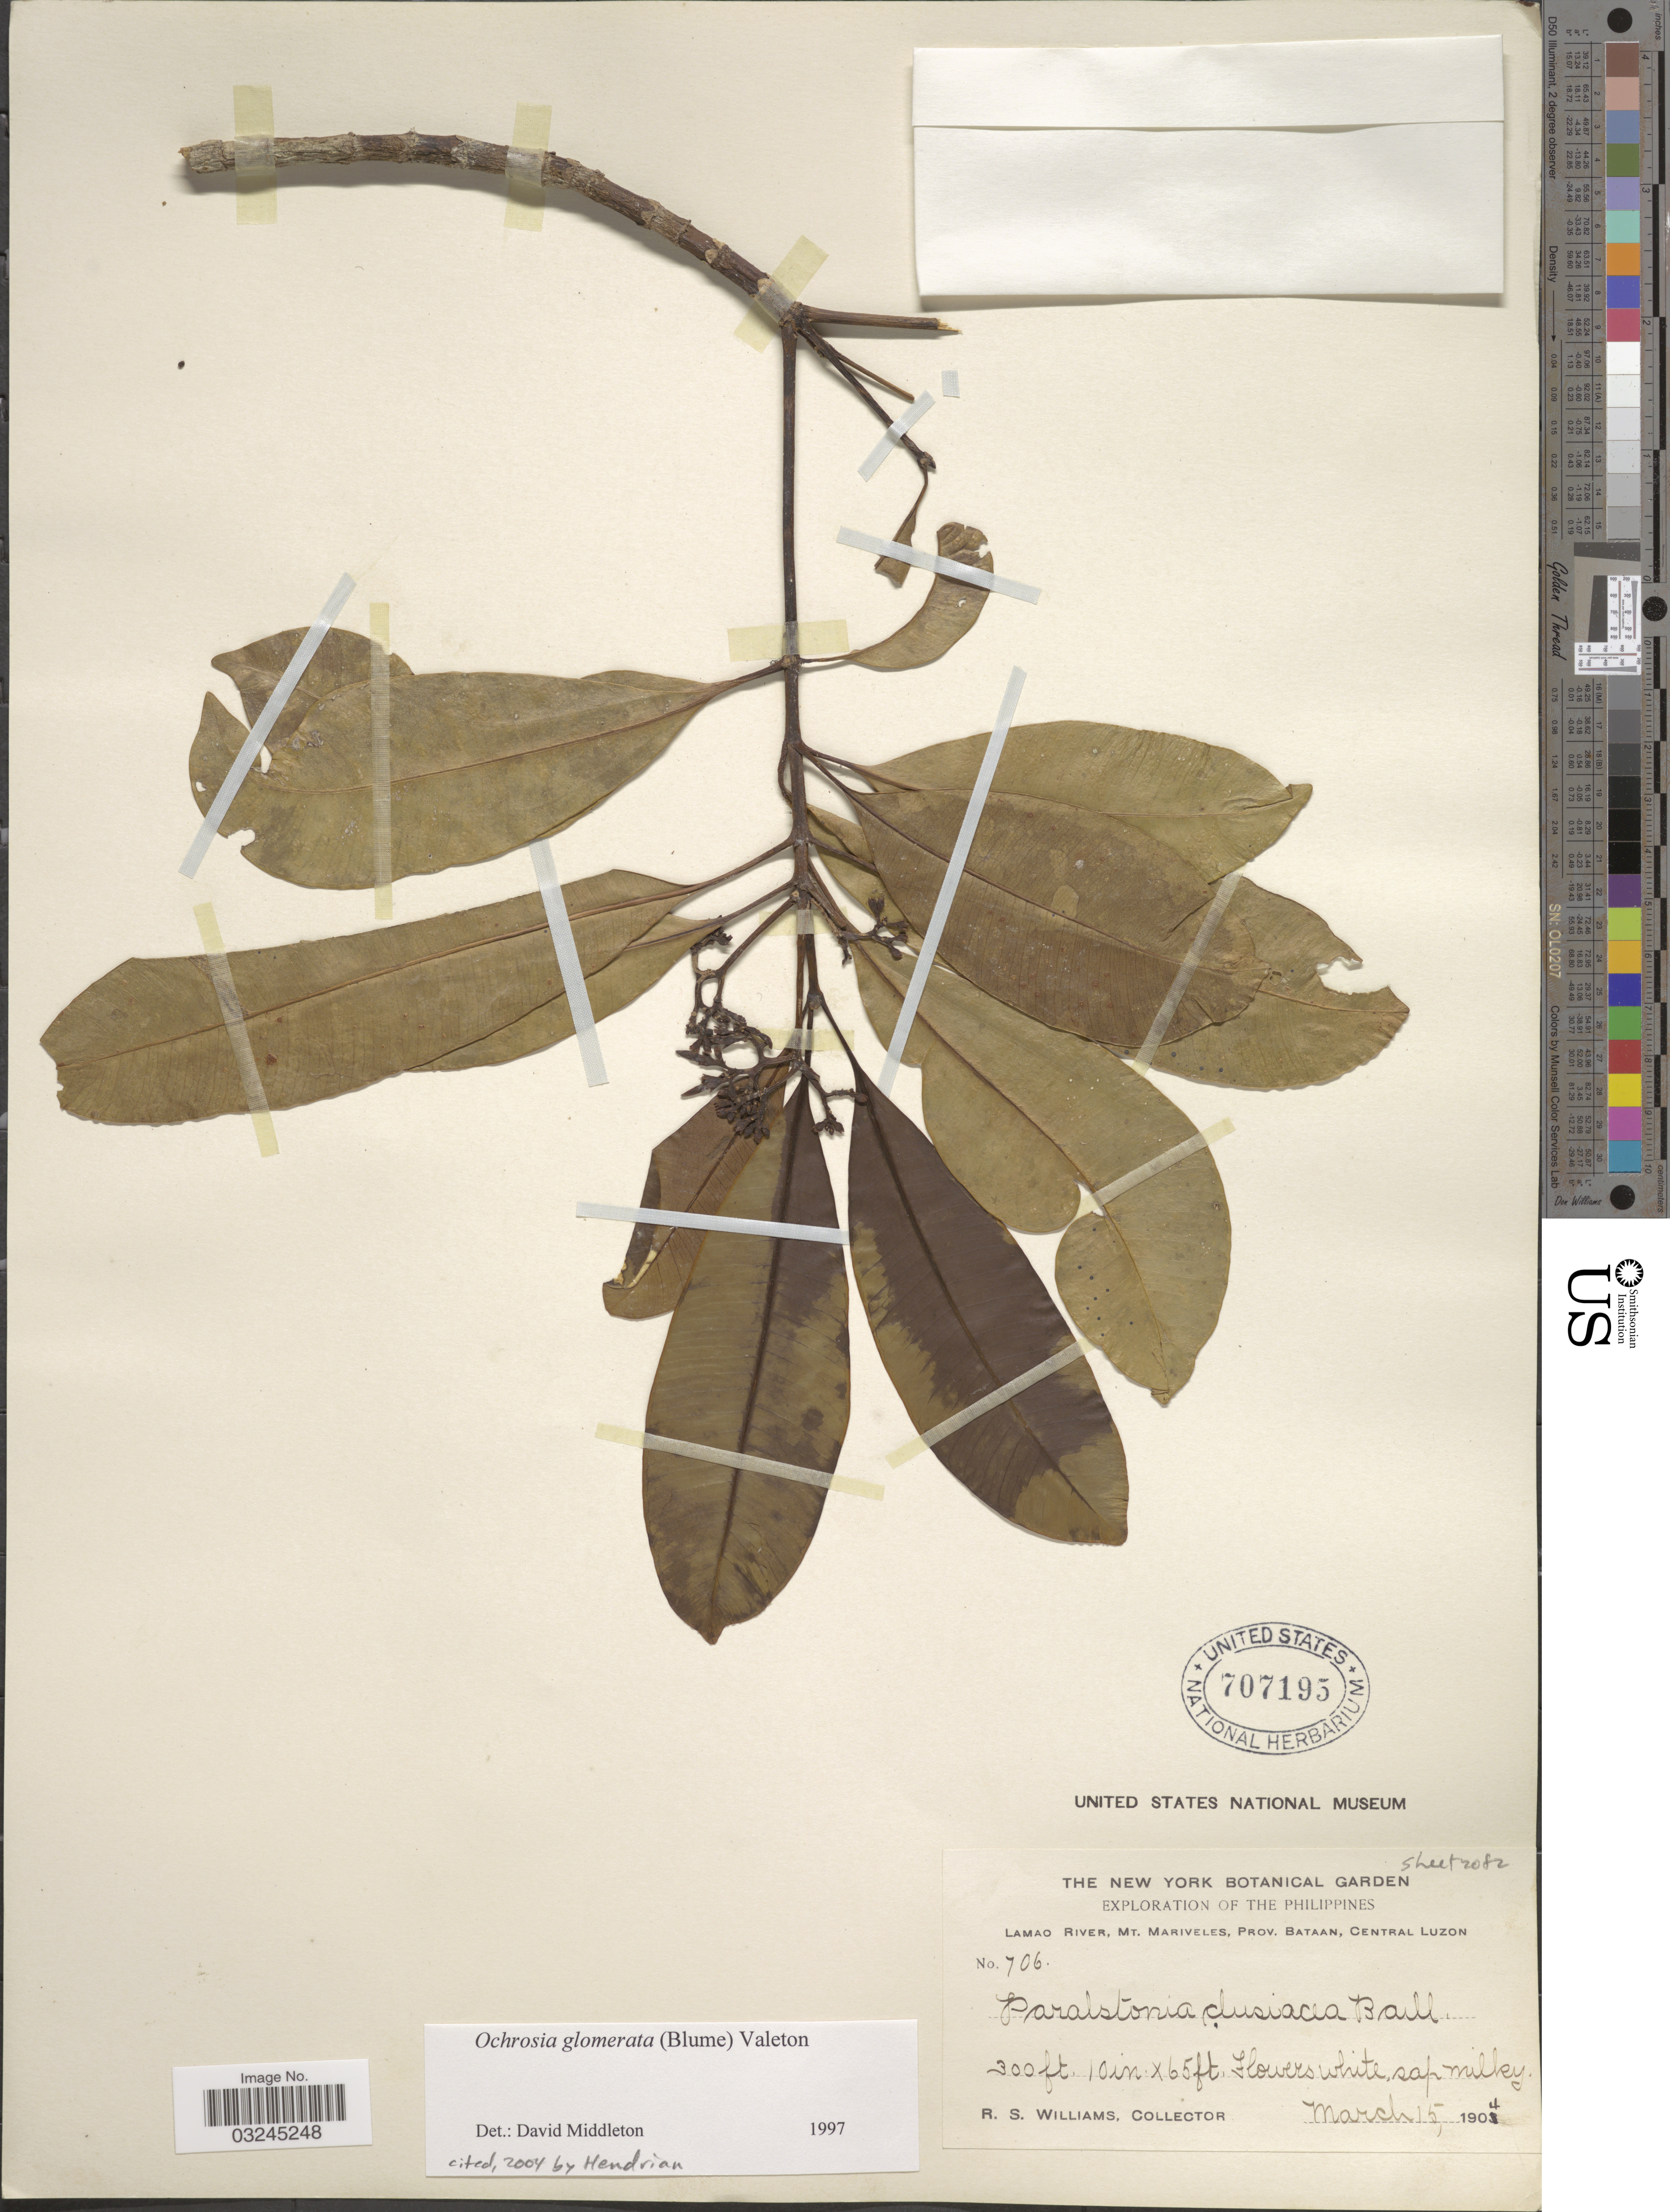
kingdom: Plantae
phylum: Tracheophyta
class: Magnoliopsida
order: Gentianales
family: Apocynaceae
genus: Ochrosia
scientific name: Ochrosia glomerata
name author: (Blume) F. Muell.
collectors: R. S. Williams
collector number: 706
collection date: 1904-03-15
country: Philippines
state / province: Central Luzon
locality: Lamao River, Mt. Mariveles, Prov. Bataan.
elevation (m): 91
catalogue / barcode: US 707195